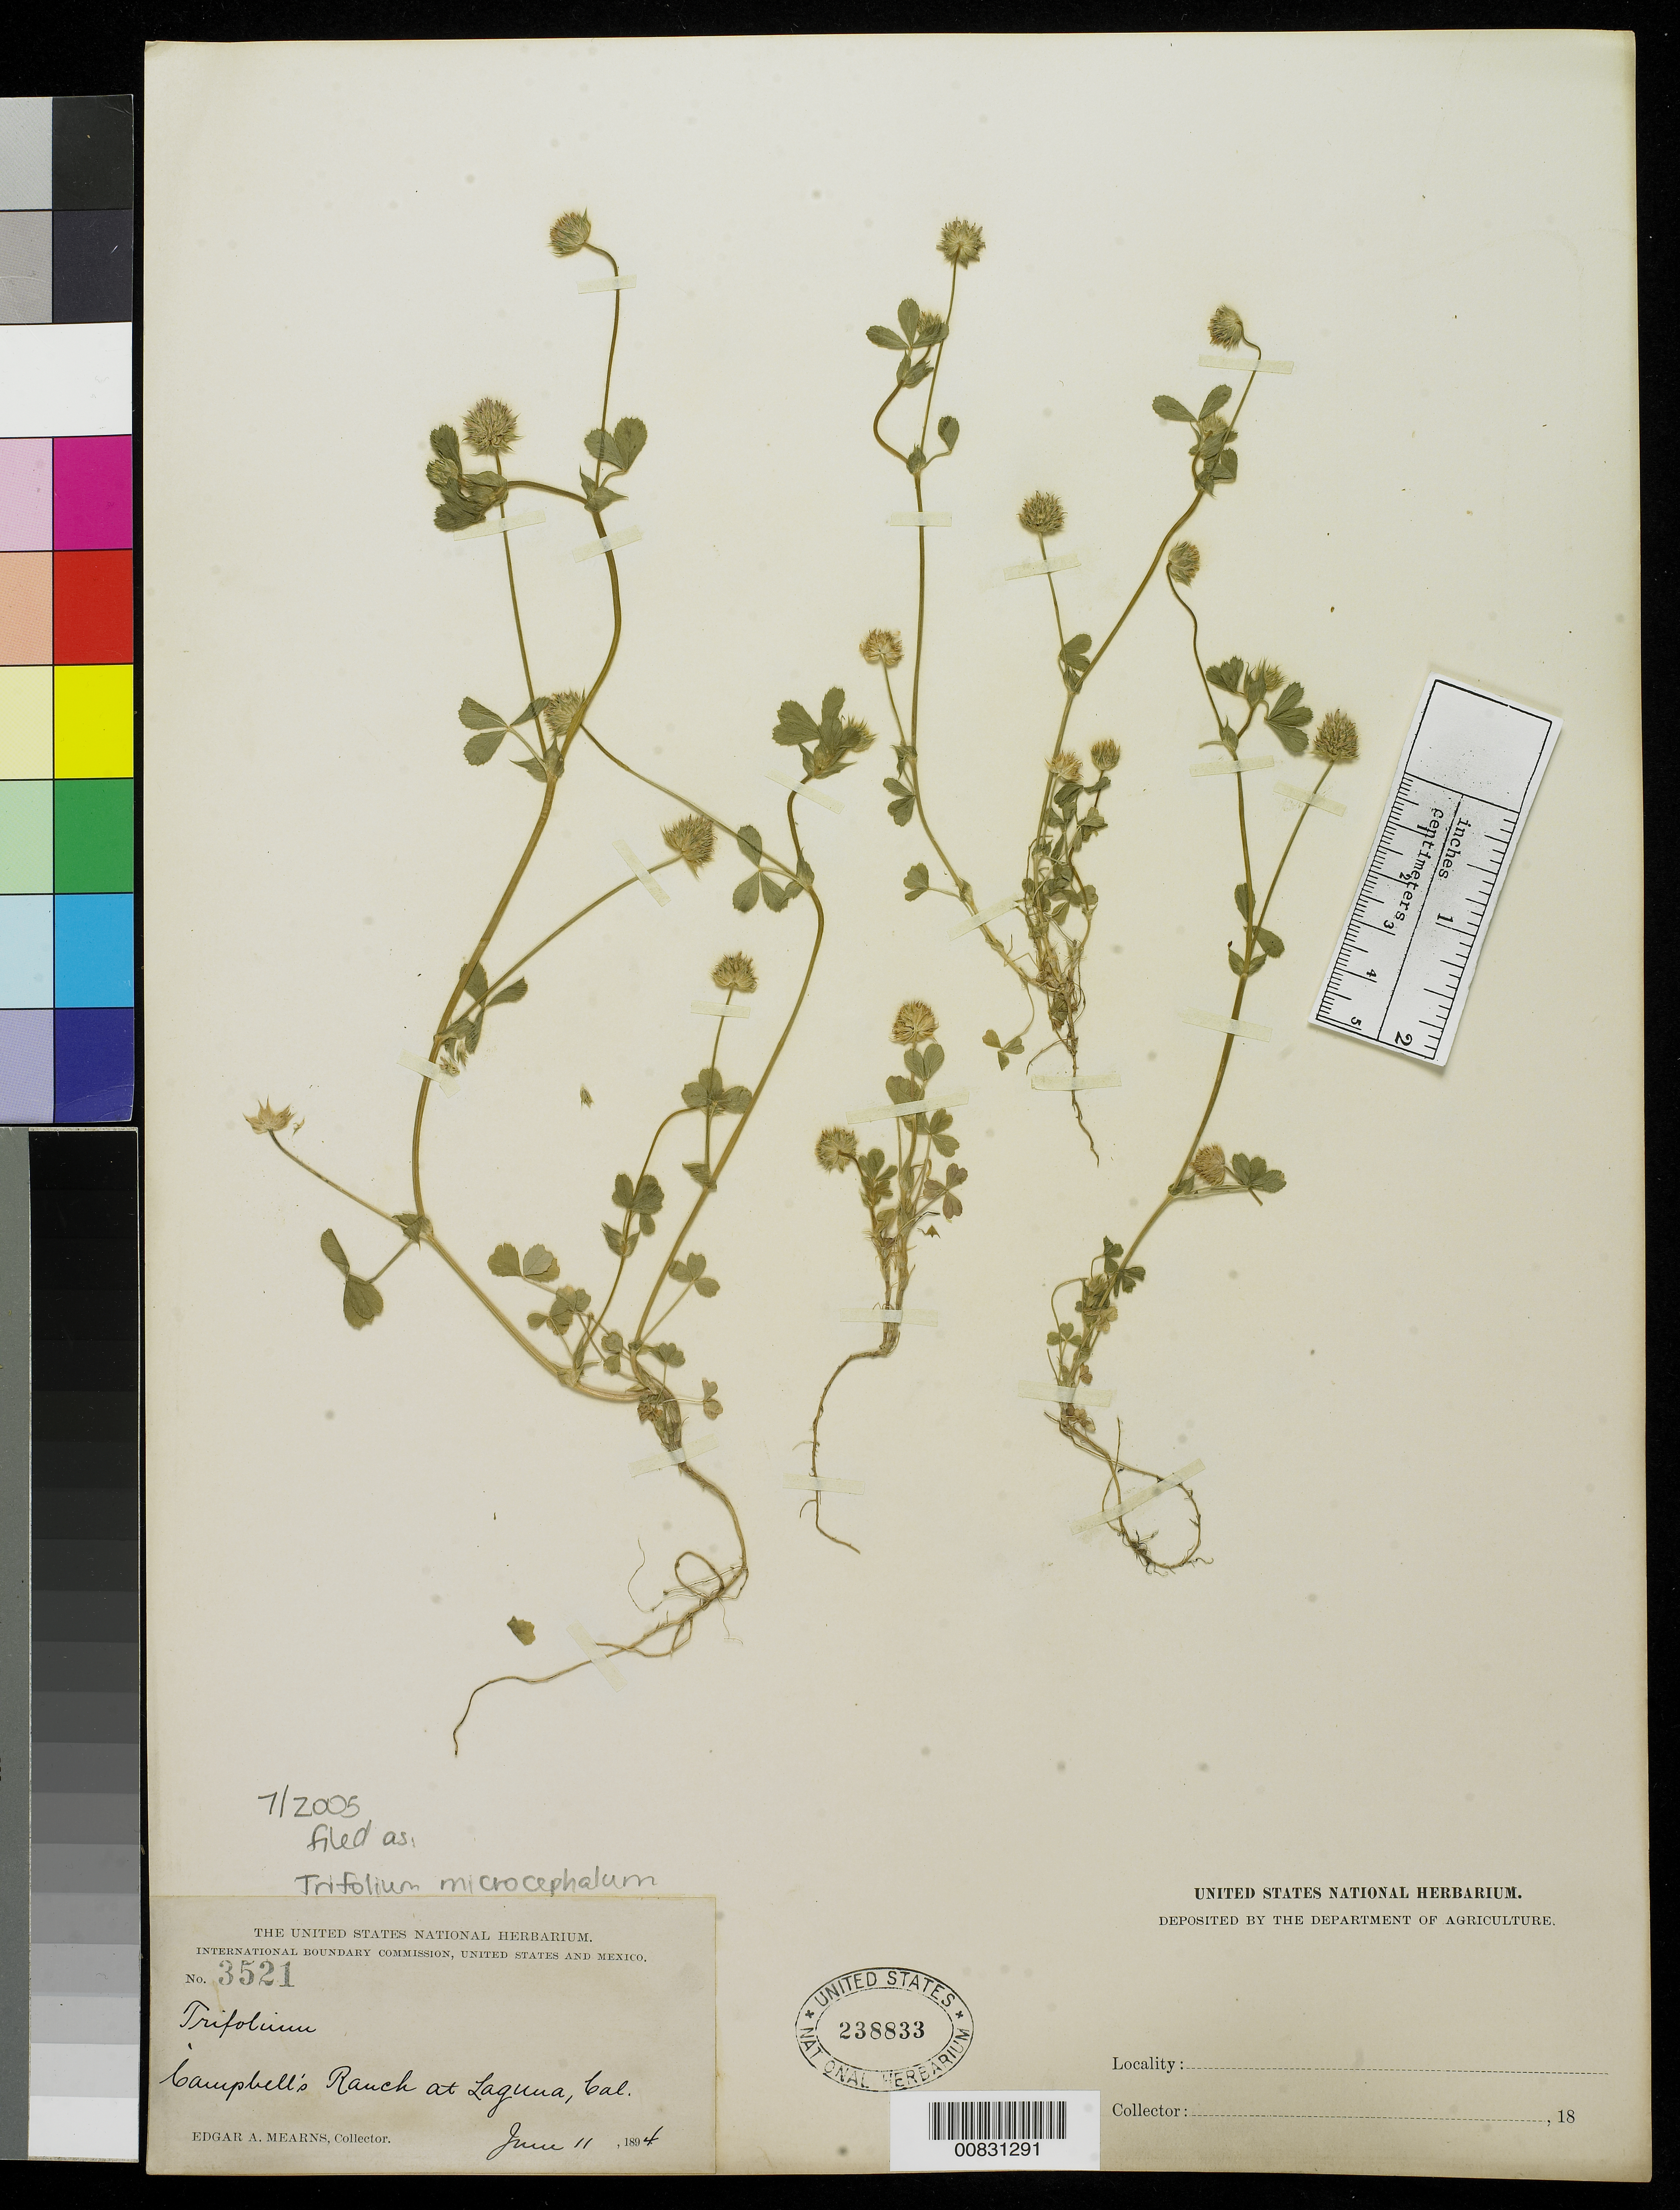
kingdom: Plantae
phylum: Tracheophyta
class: Magnoliopsida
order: Fabales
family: Fabaceae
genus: Trifolium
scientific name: Trifolium microcephalum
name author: Pursh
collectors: E. A. Mearns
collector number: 3521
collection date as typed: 11 Jun 1894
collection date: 1894-06-11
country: United States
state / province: California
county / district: Orange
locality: Campbell's Ranch at Laguna, California.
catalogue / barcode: US 238833